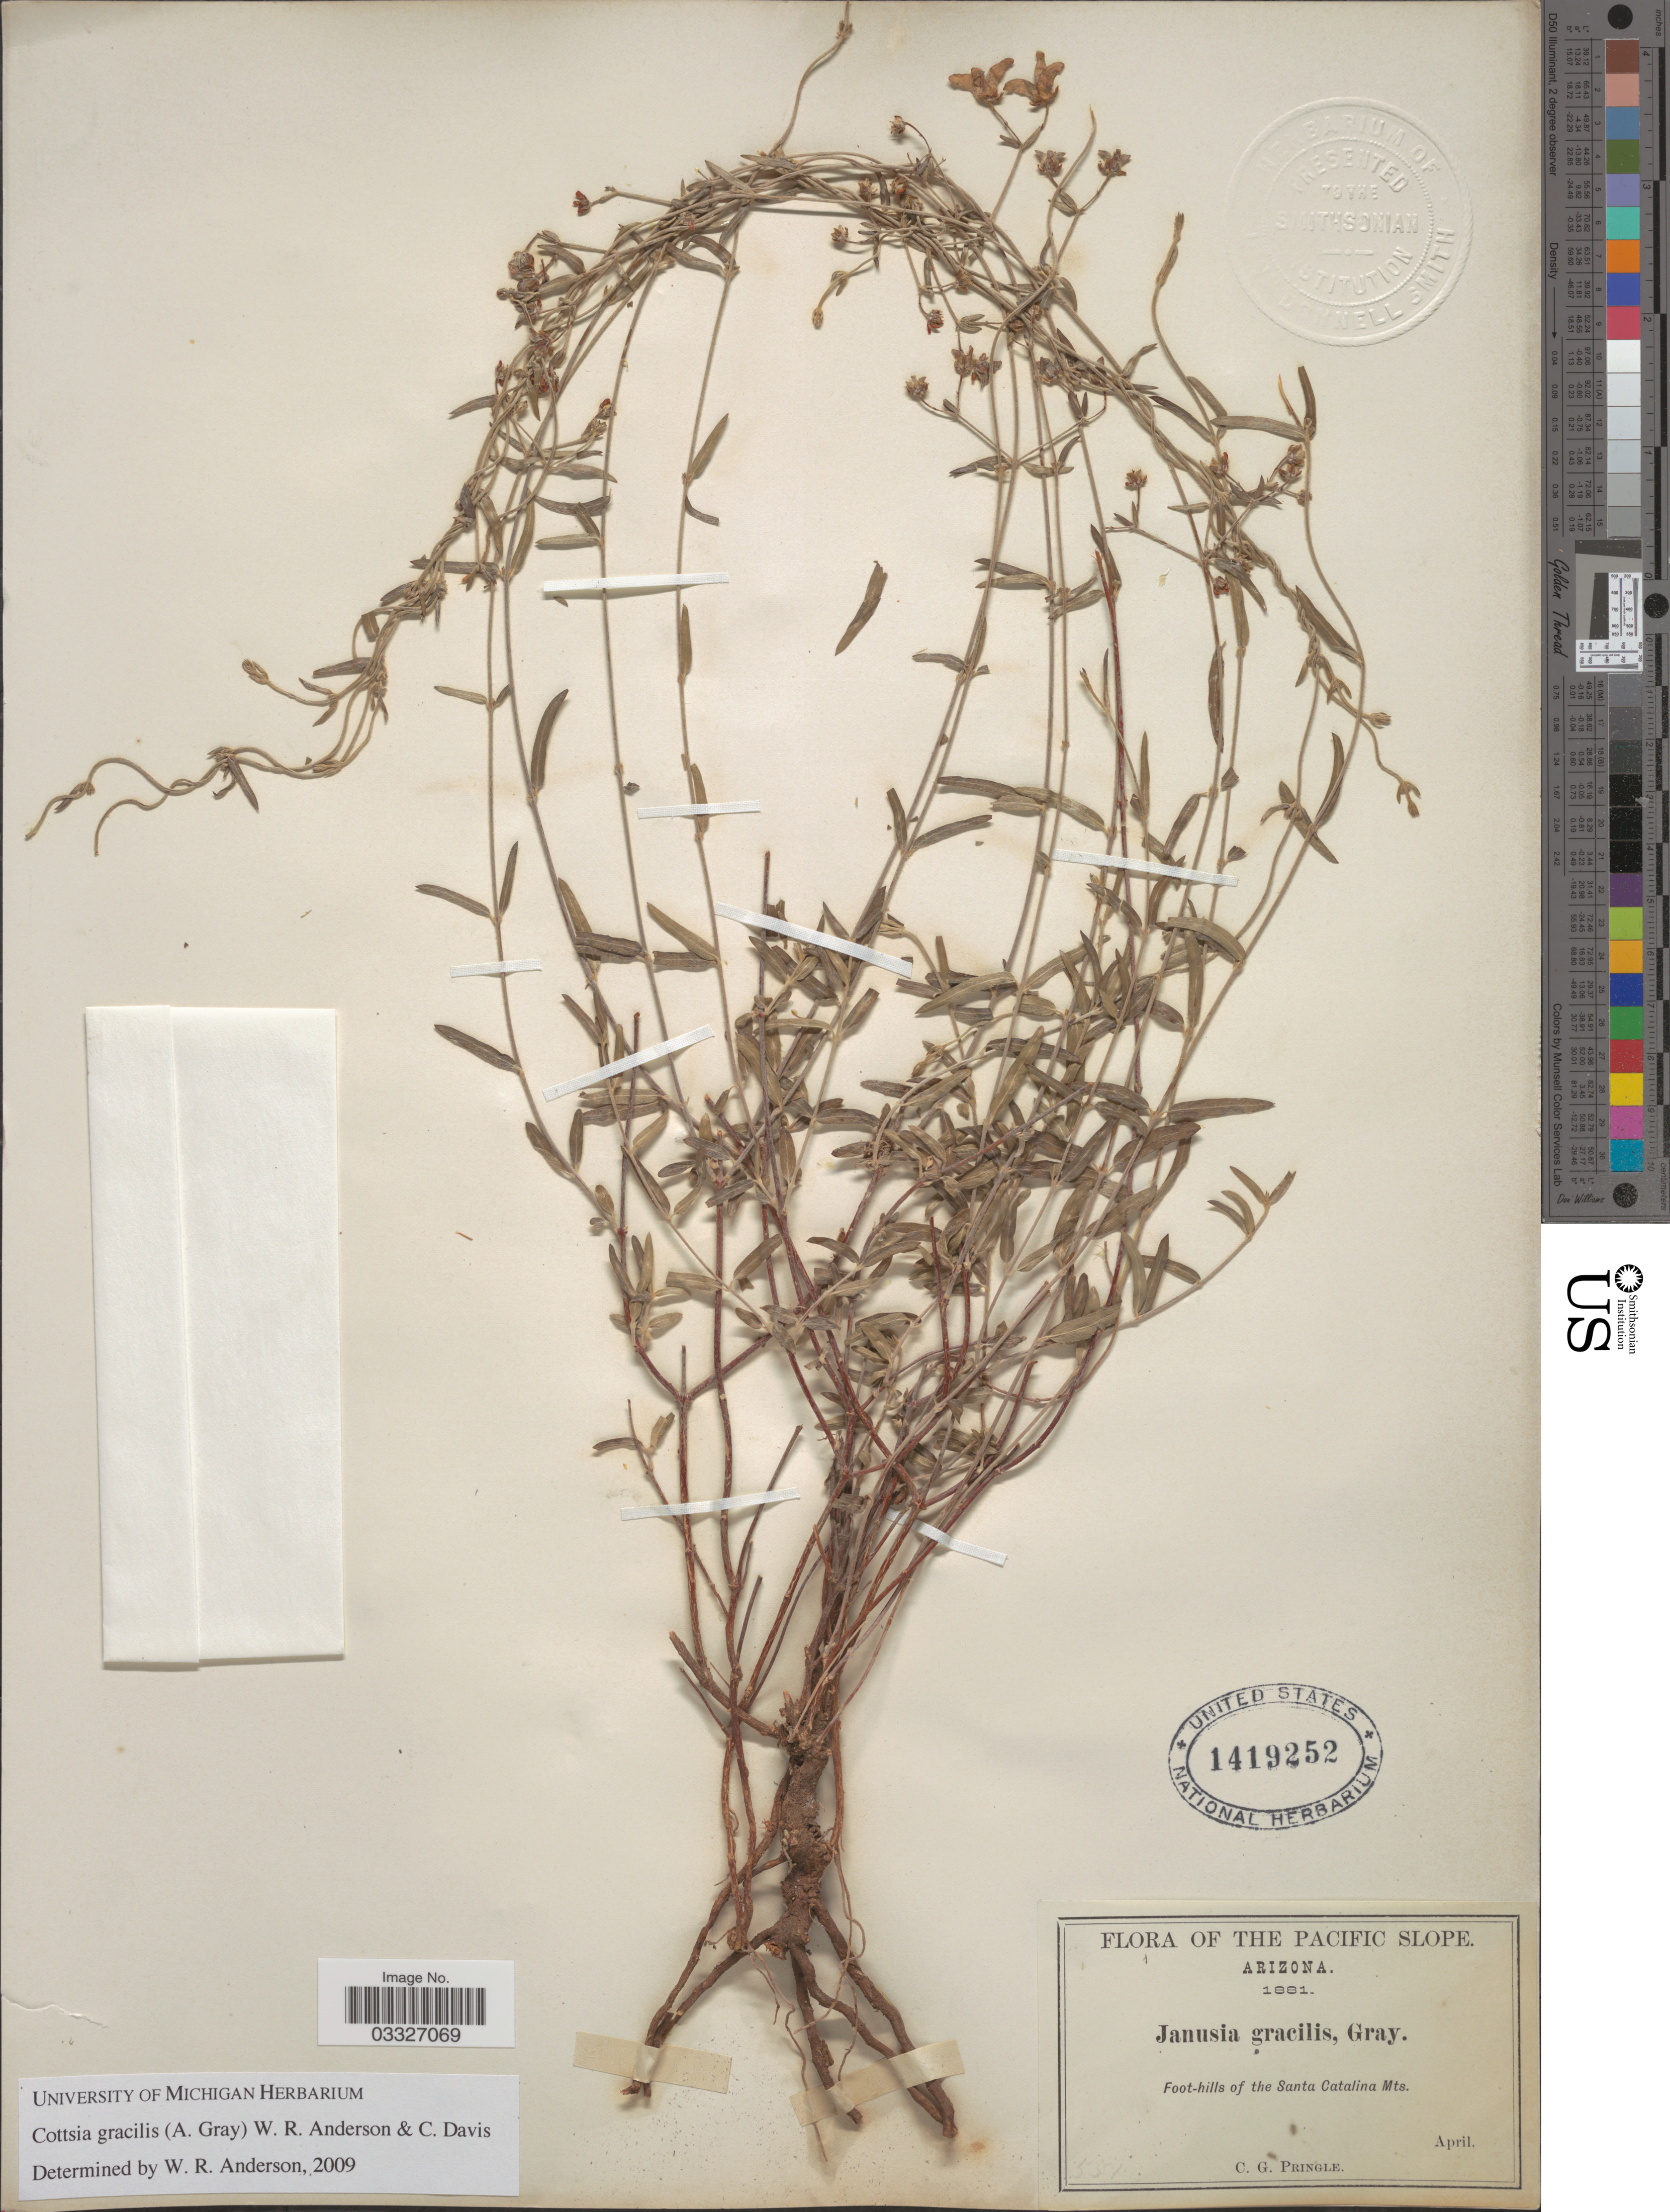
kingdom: Plantae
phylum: Tracheophyta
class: Magnoliopsida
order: Malpighiales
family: Malpighiaceae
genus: Cottsia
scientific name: Cottsia gracilis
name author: (A. Gray) W.R. Anderson & C. Davis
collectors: C. G. Pringle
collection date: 1881-04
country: United States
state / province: Arizona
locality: The Pacific Slope. Foot-hills of the Santa Catalina Mts.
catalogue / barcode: US 1419252